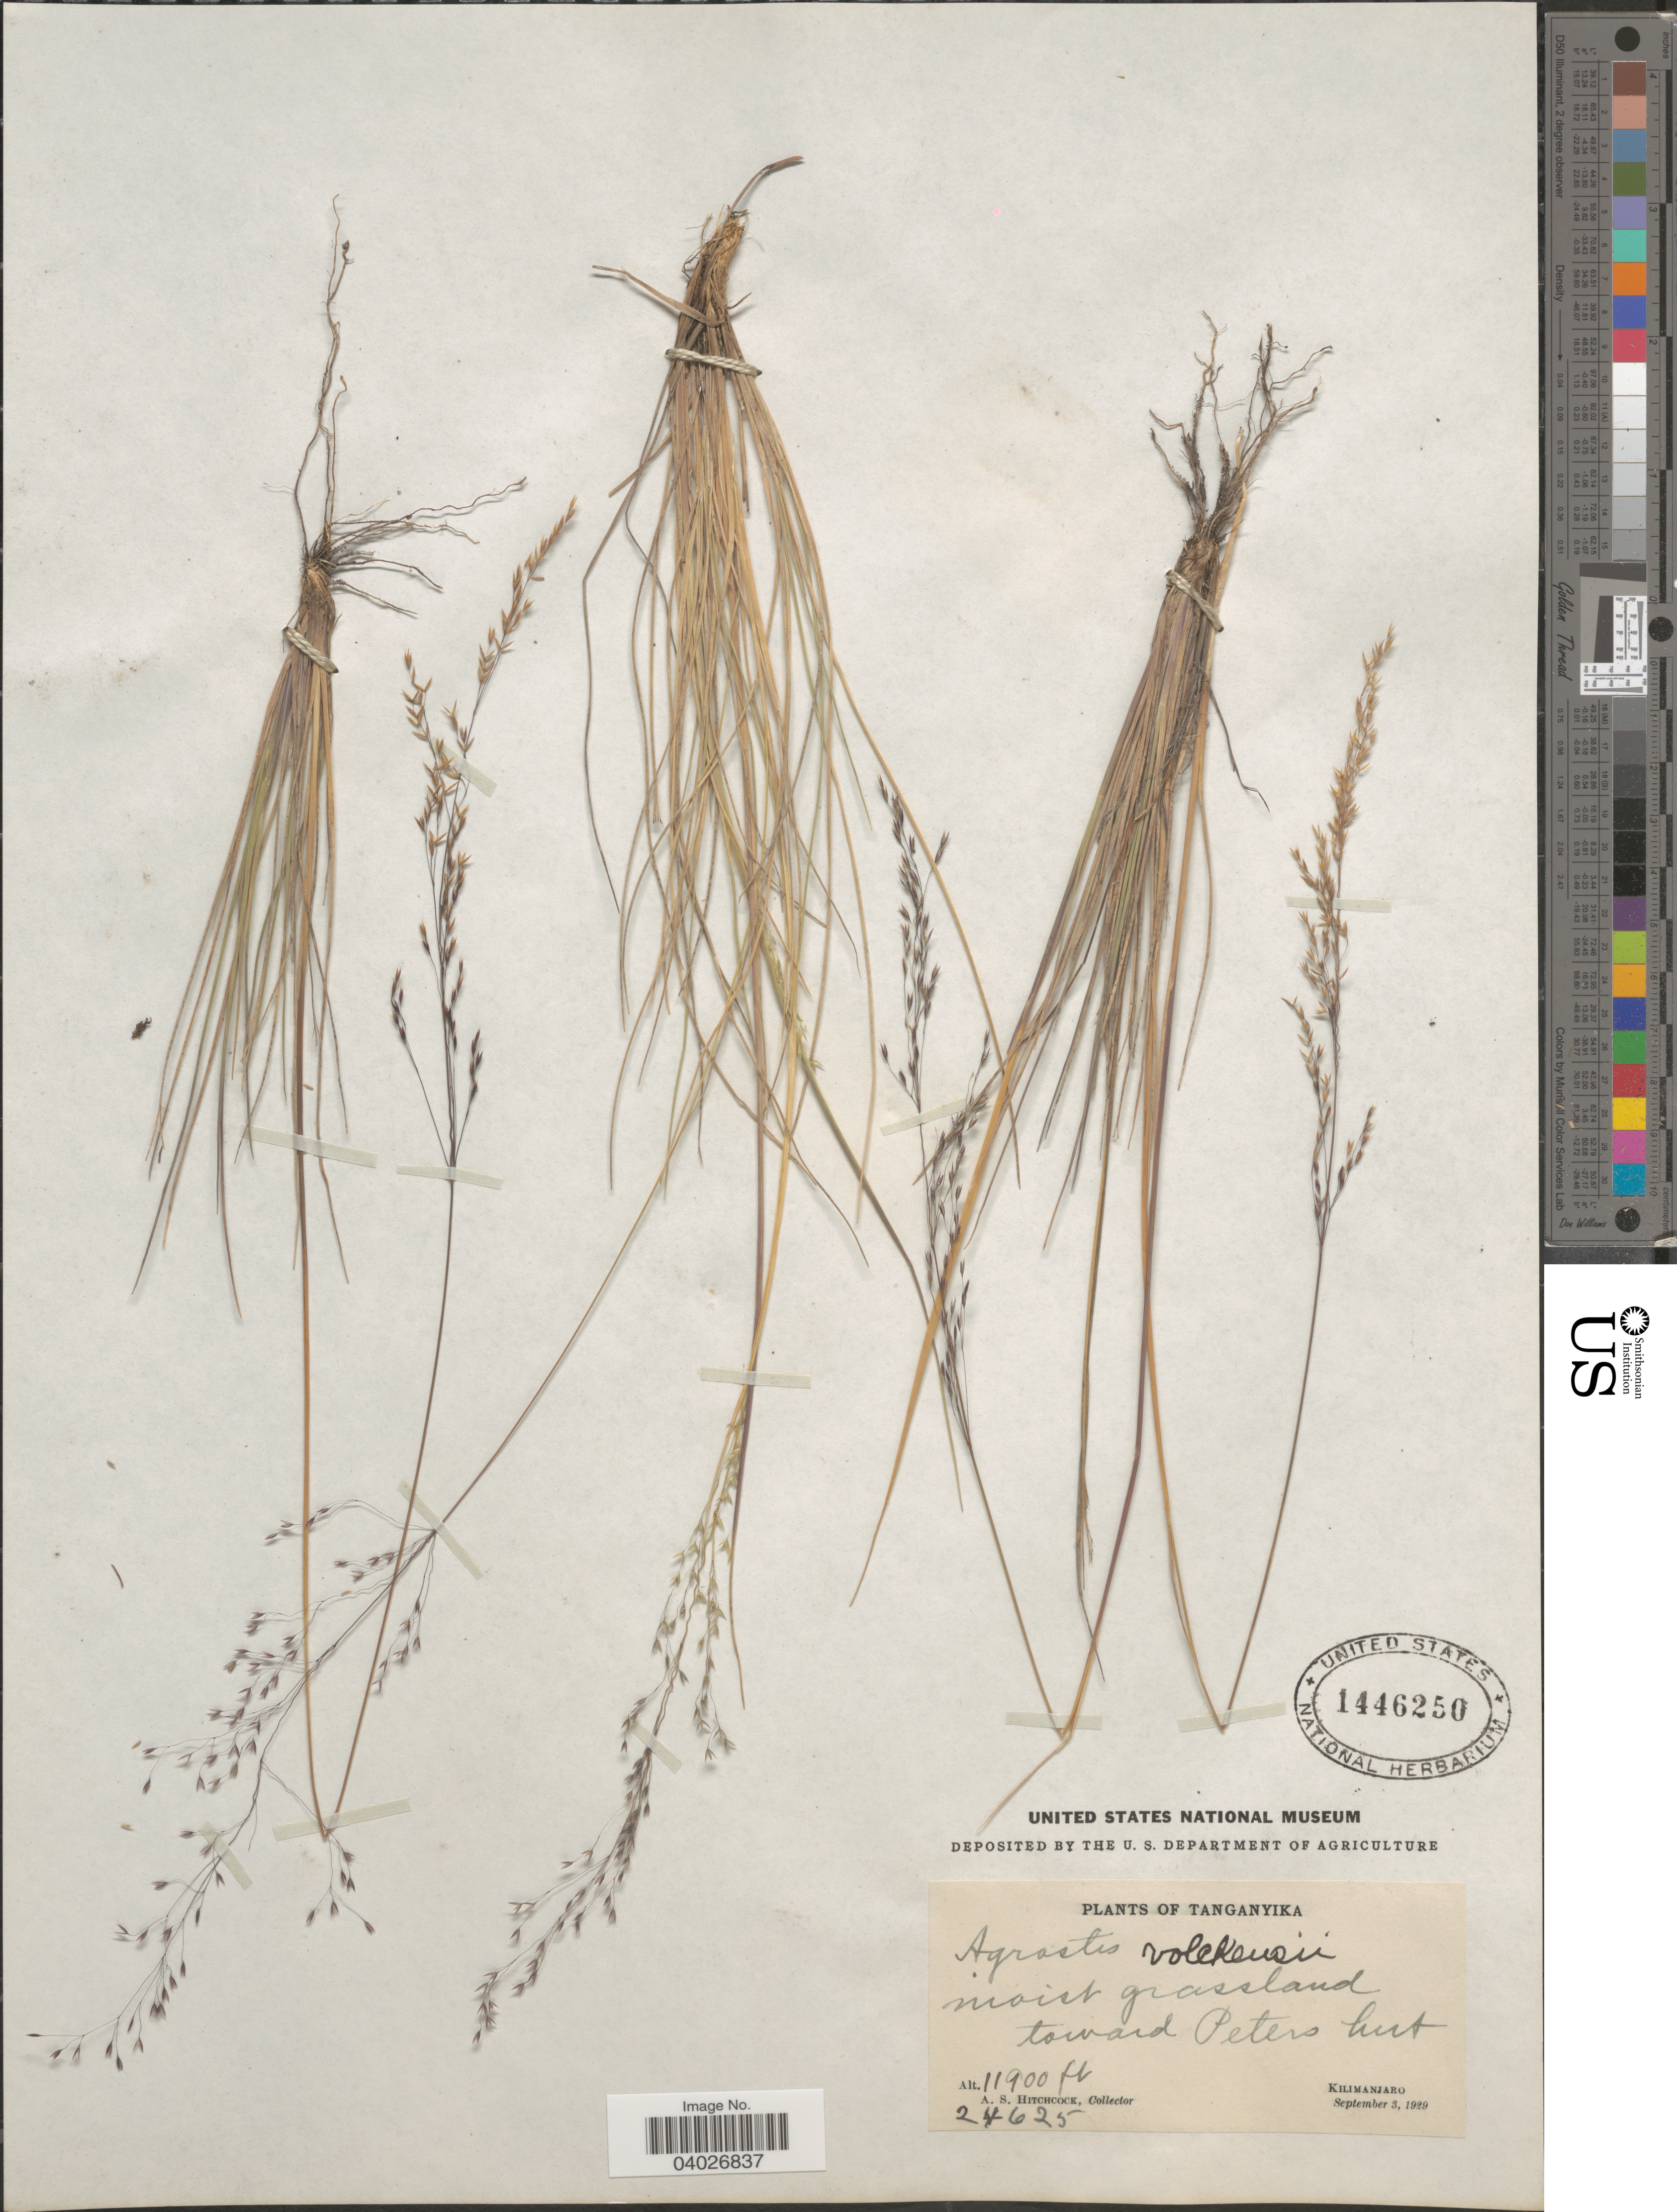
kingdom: Plantae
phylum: Tracheophyta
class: Liliopsida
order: Poales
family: Poaceae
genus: Agrostis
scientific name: Agrostis volkensii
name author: Stapf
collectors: A. S. Hitchcock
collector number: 24625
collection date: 1929-09-03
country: Tanzania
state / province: Kilimanjaro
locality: Tanganyika. Toward Peters hut.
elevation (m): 3627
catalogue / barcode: US 1446250